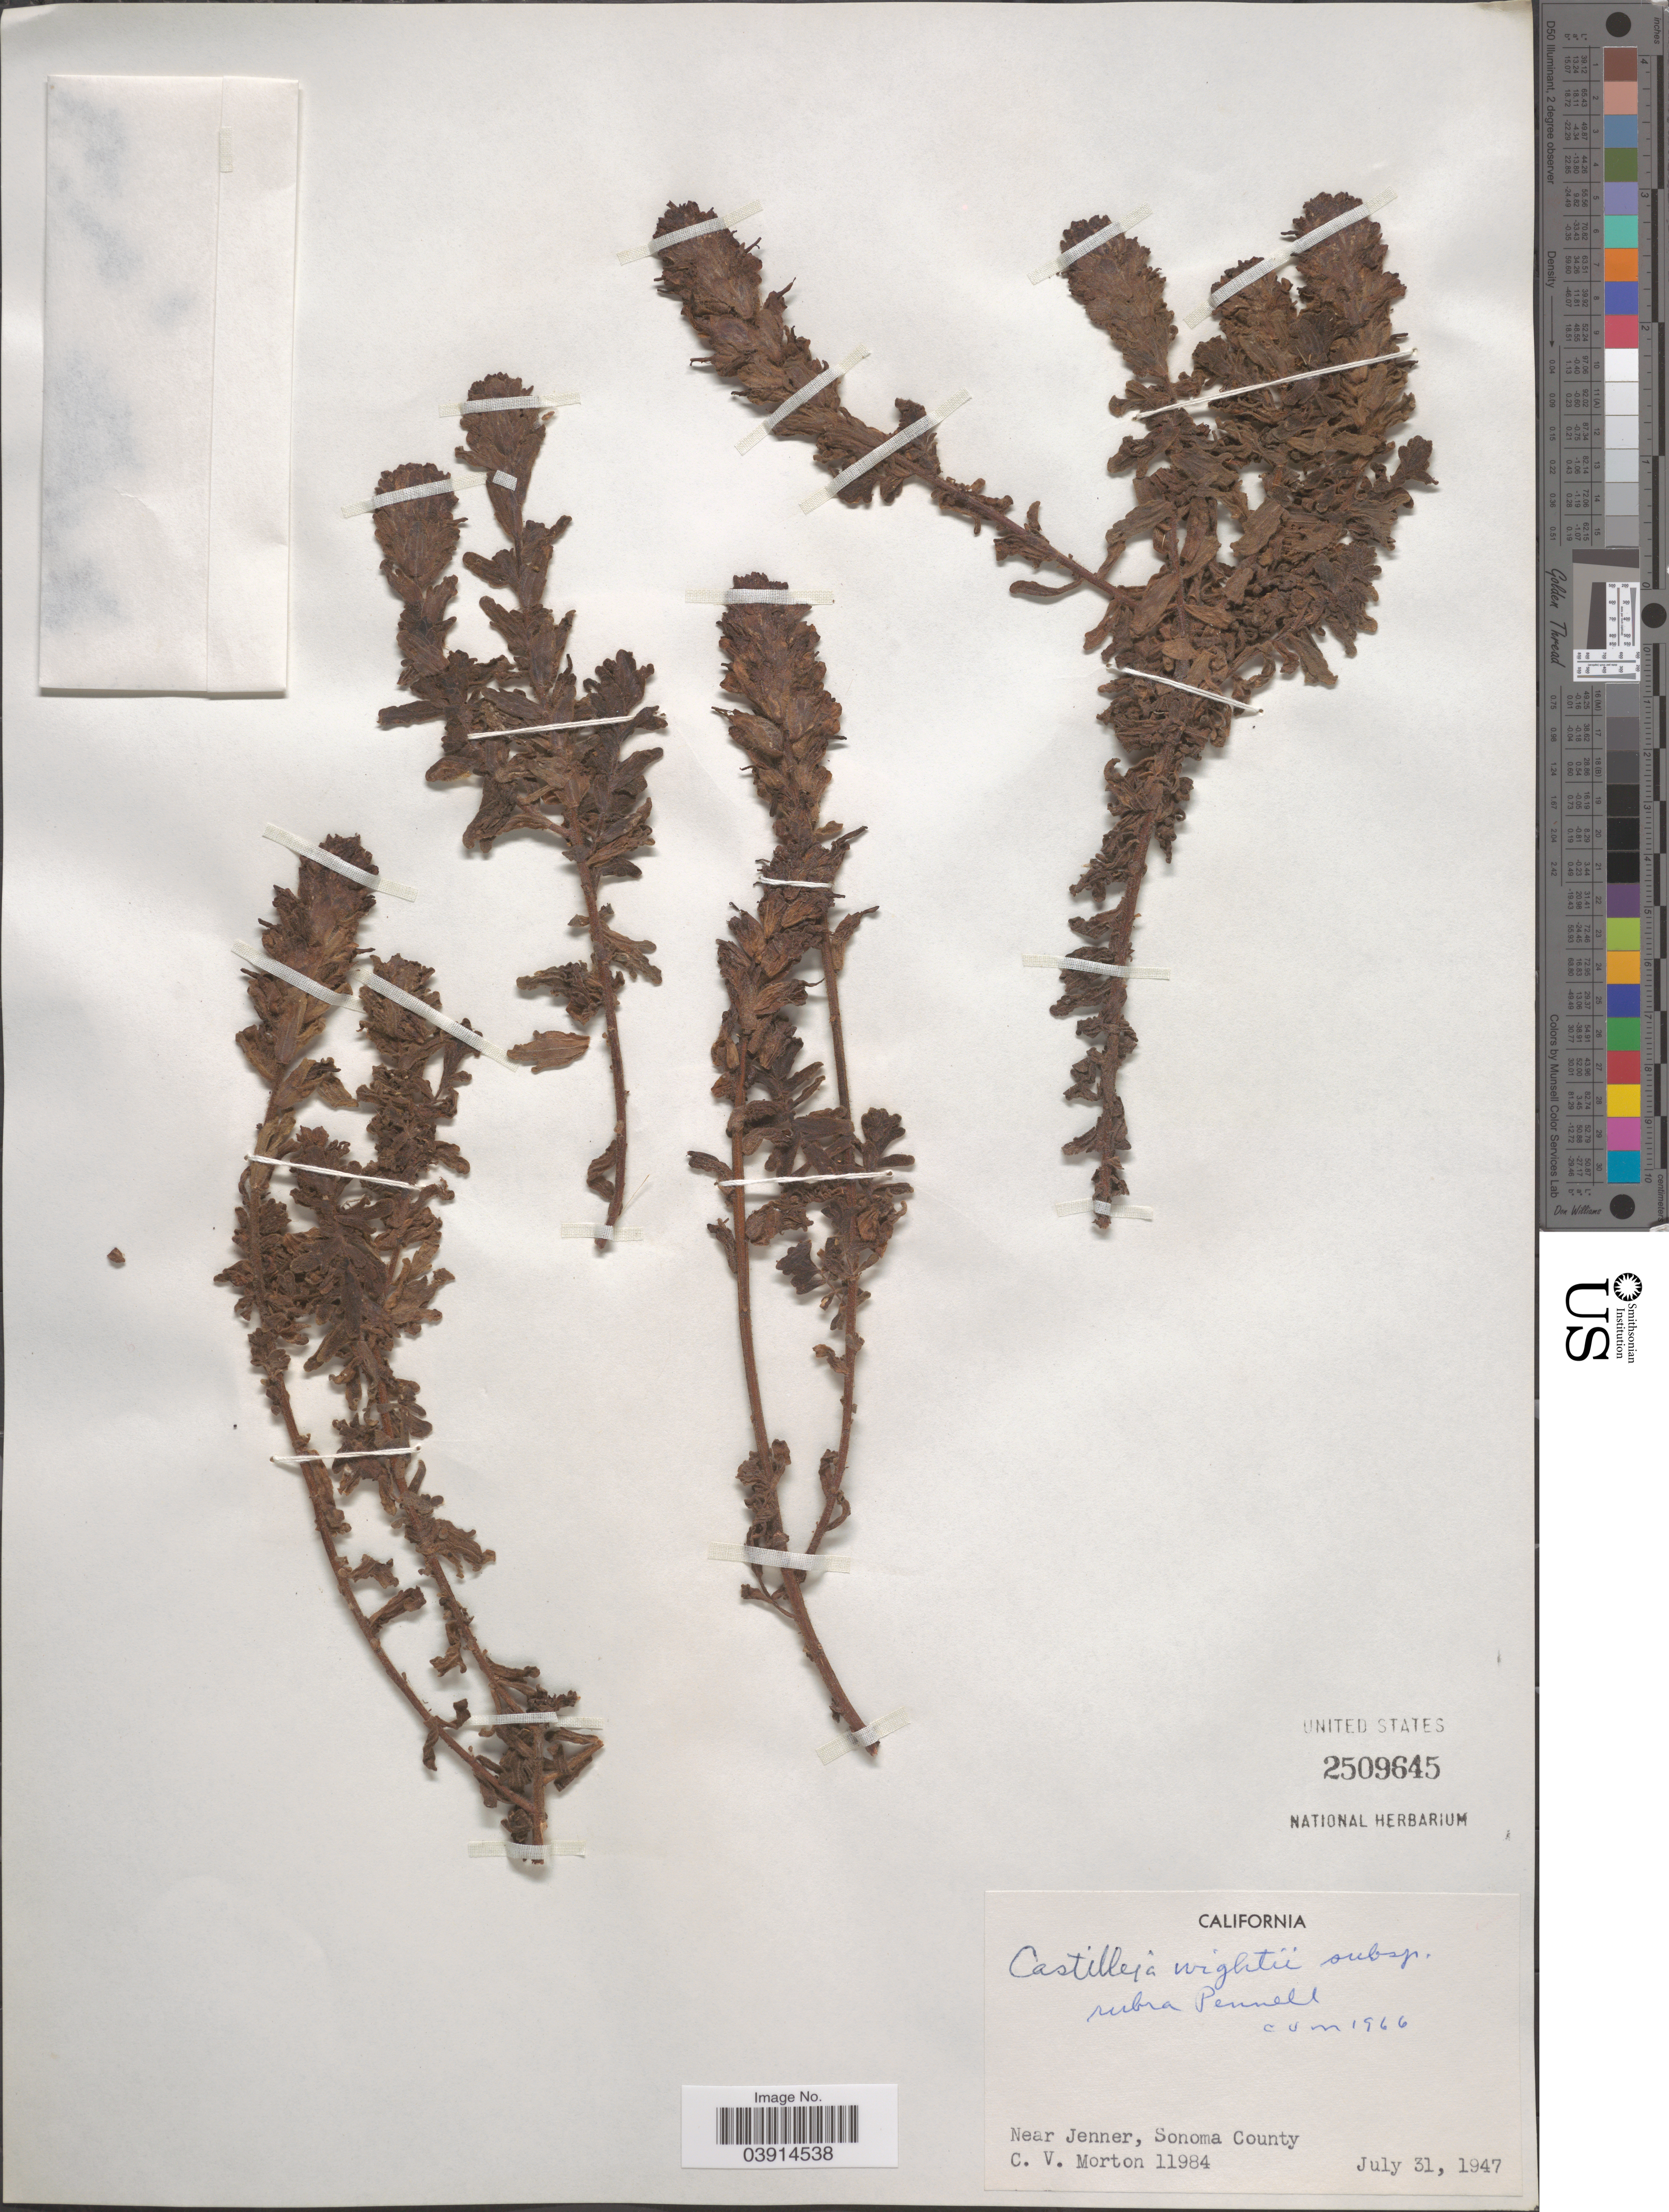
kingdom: Plantae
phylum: Tracheophyta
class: Magnoliopsida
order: Lamiales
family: Orobanchaceae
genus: Castilleja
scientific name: Castilleja wightii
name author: Elmer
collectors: C. V. Morton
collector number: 11984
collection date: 1947-07-31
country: United States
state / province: California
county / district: Sonoma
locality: Near Jenner, Sonoma County.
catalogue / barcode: US 2509645